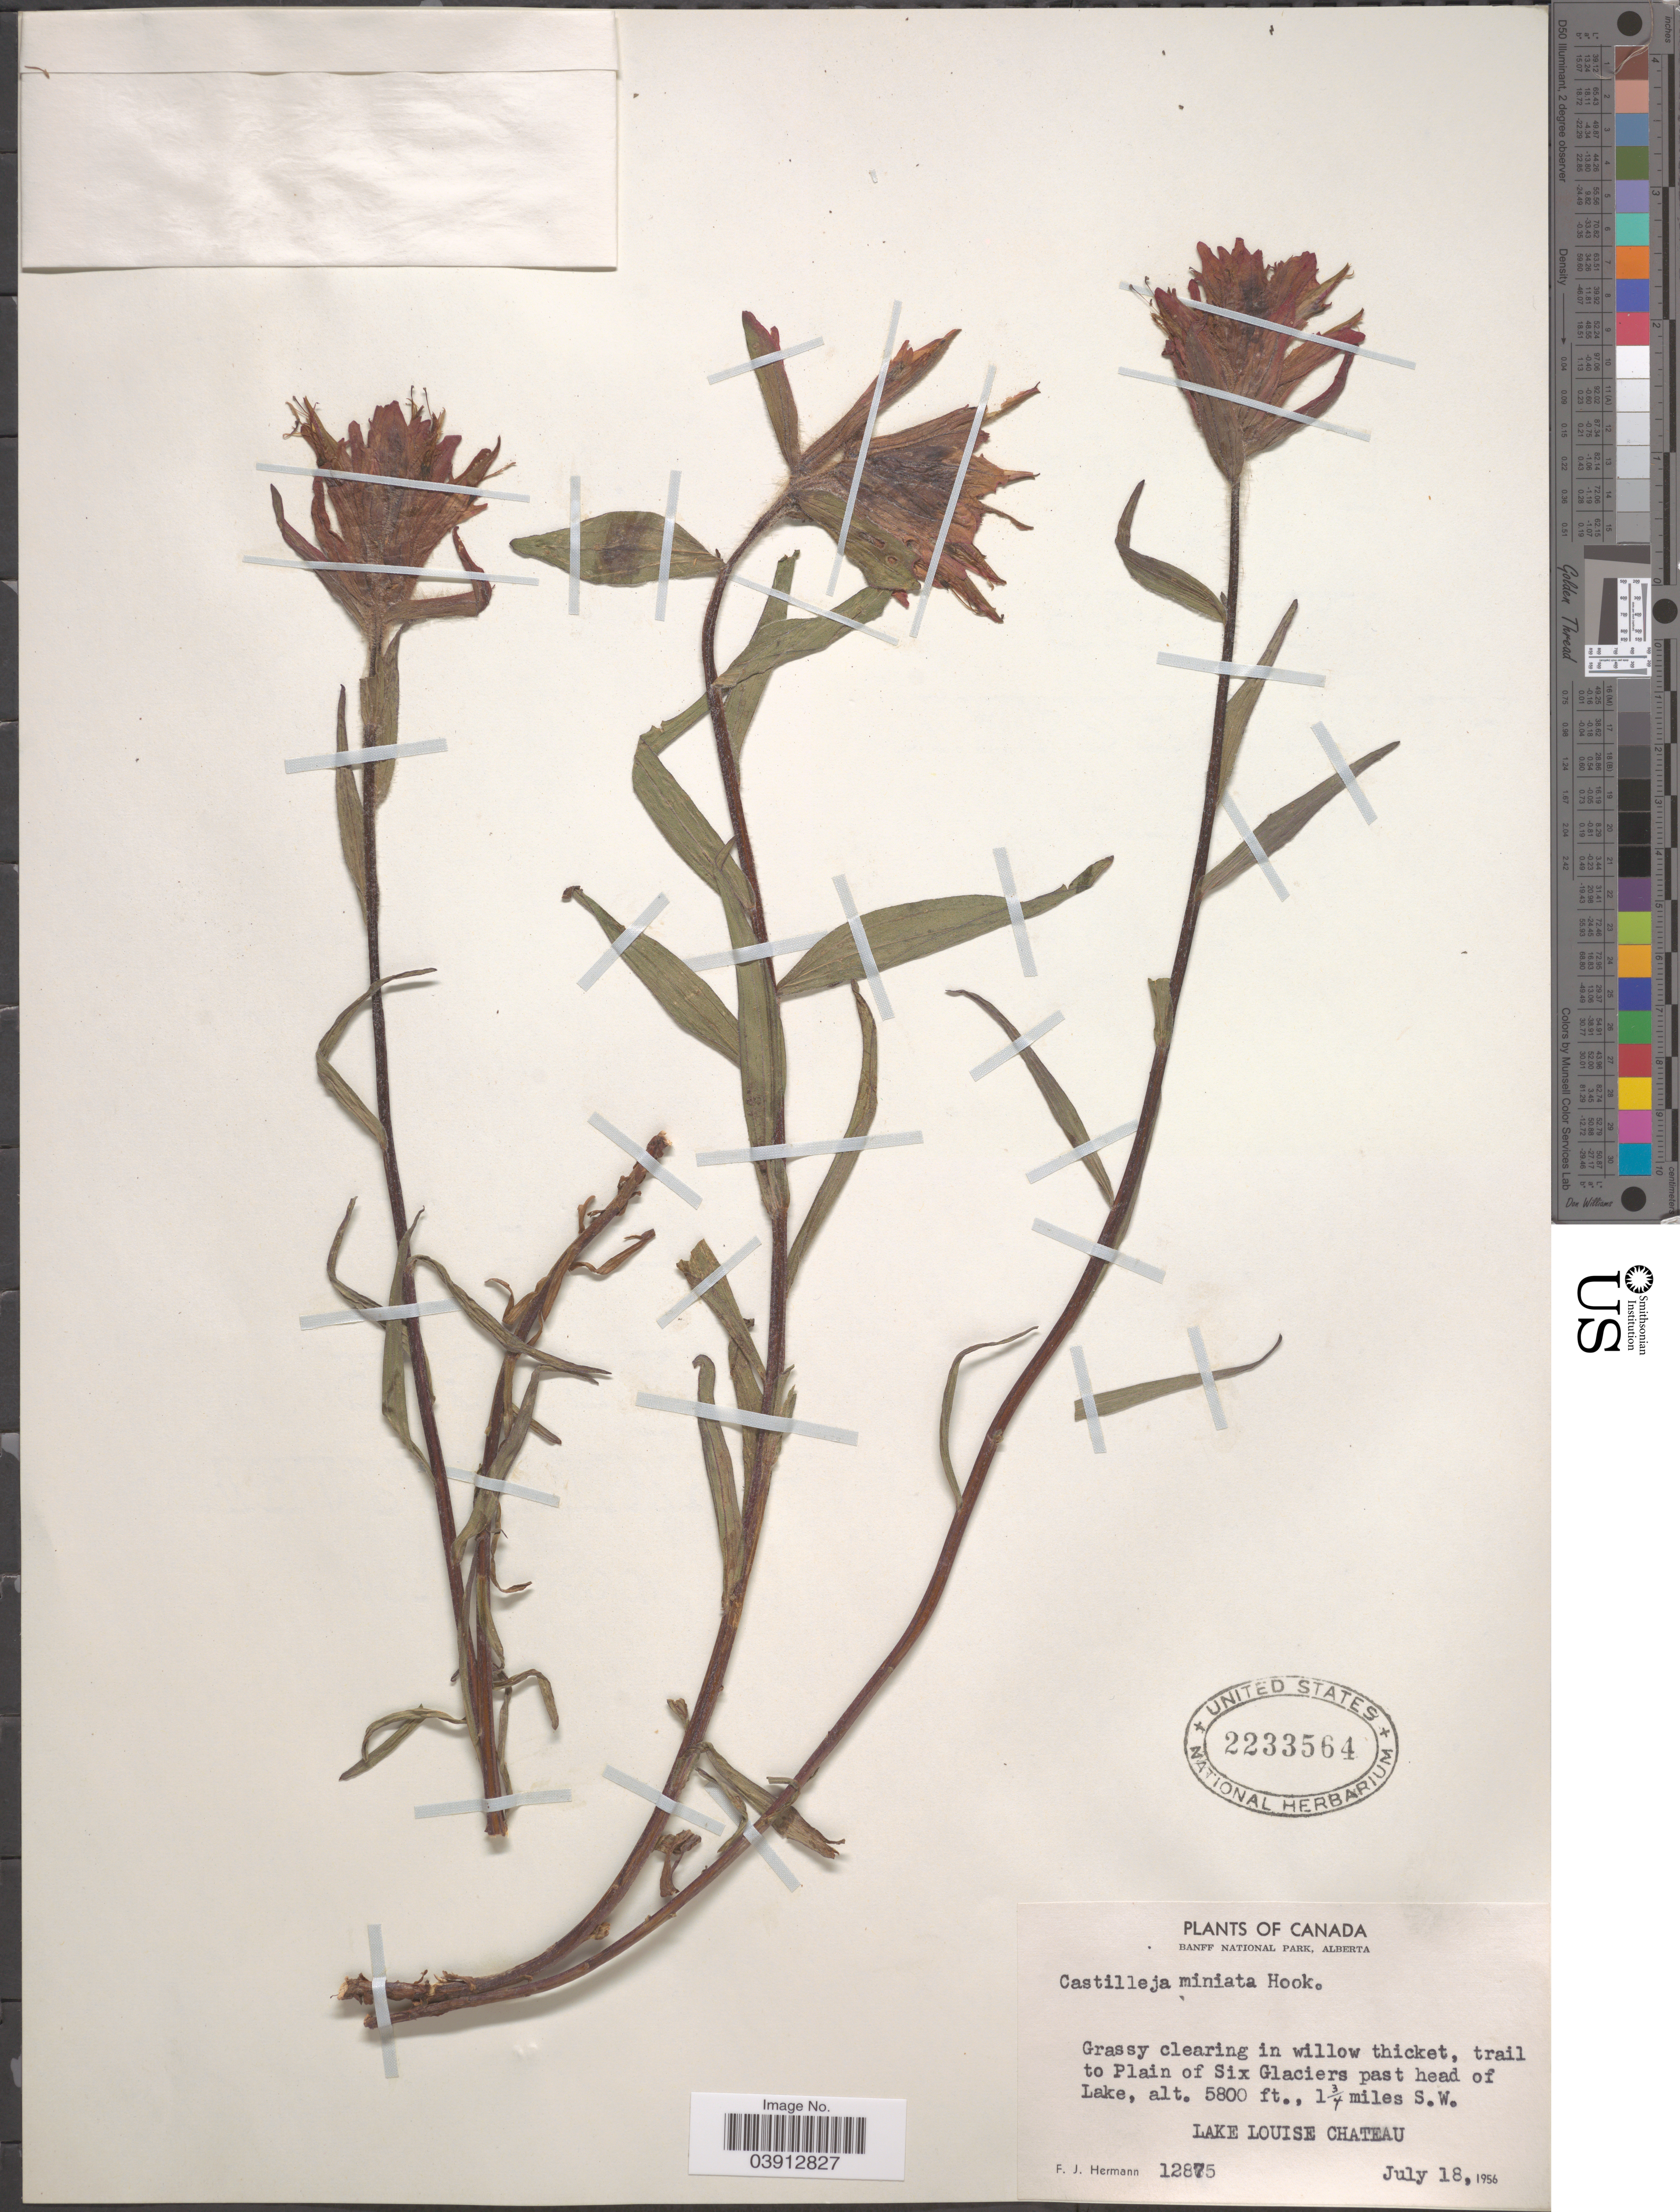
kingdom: Plantae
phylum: Tracheophyta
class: Magnoliopsida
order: Lamiales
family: Orobanchaceae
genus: Castilleja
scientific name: Castilleja miniata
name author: Douglas ex Hook.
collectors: F. J. Hermann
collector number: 12875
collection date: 1956-07-18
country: Canada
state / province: Alberta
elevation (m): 1768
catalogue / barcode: US 2233564